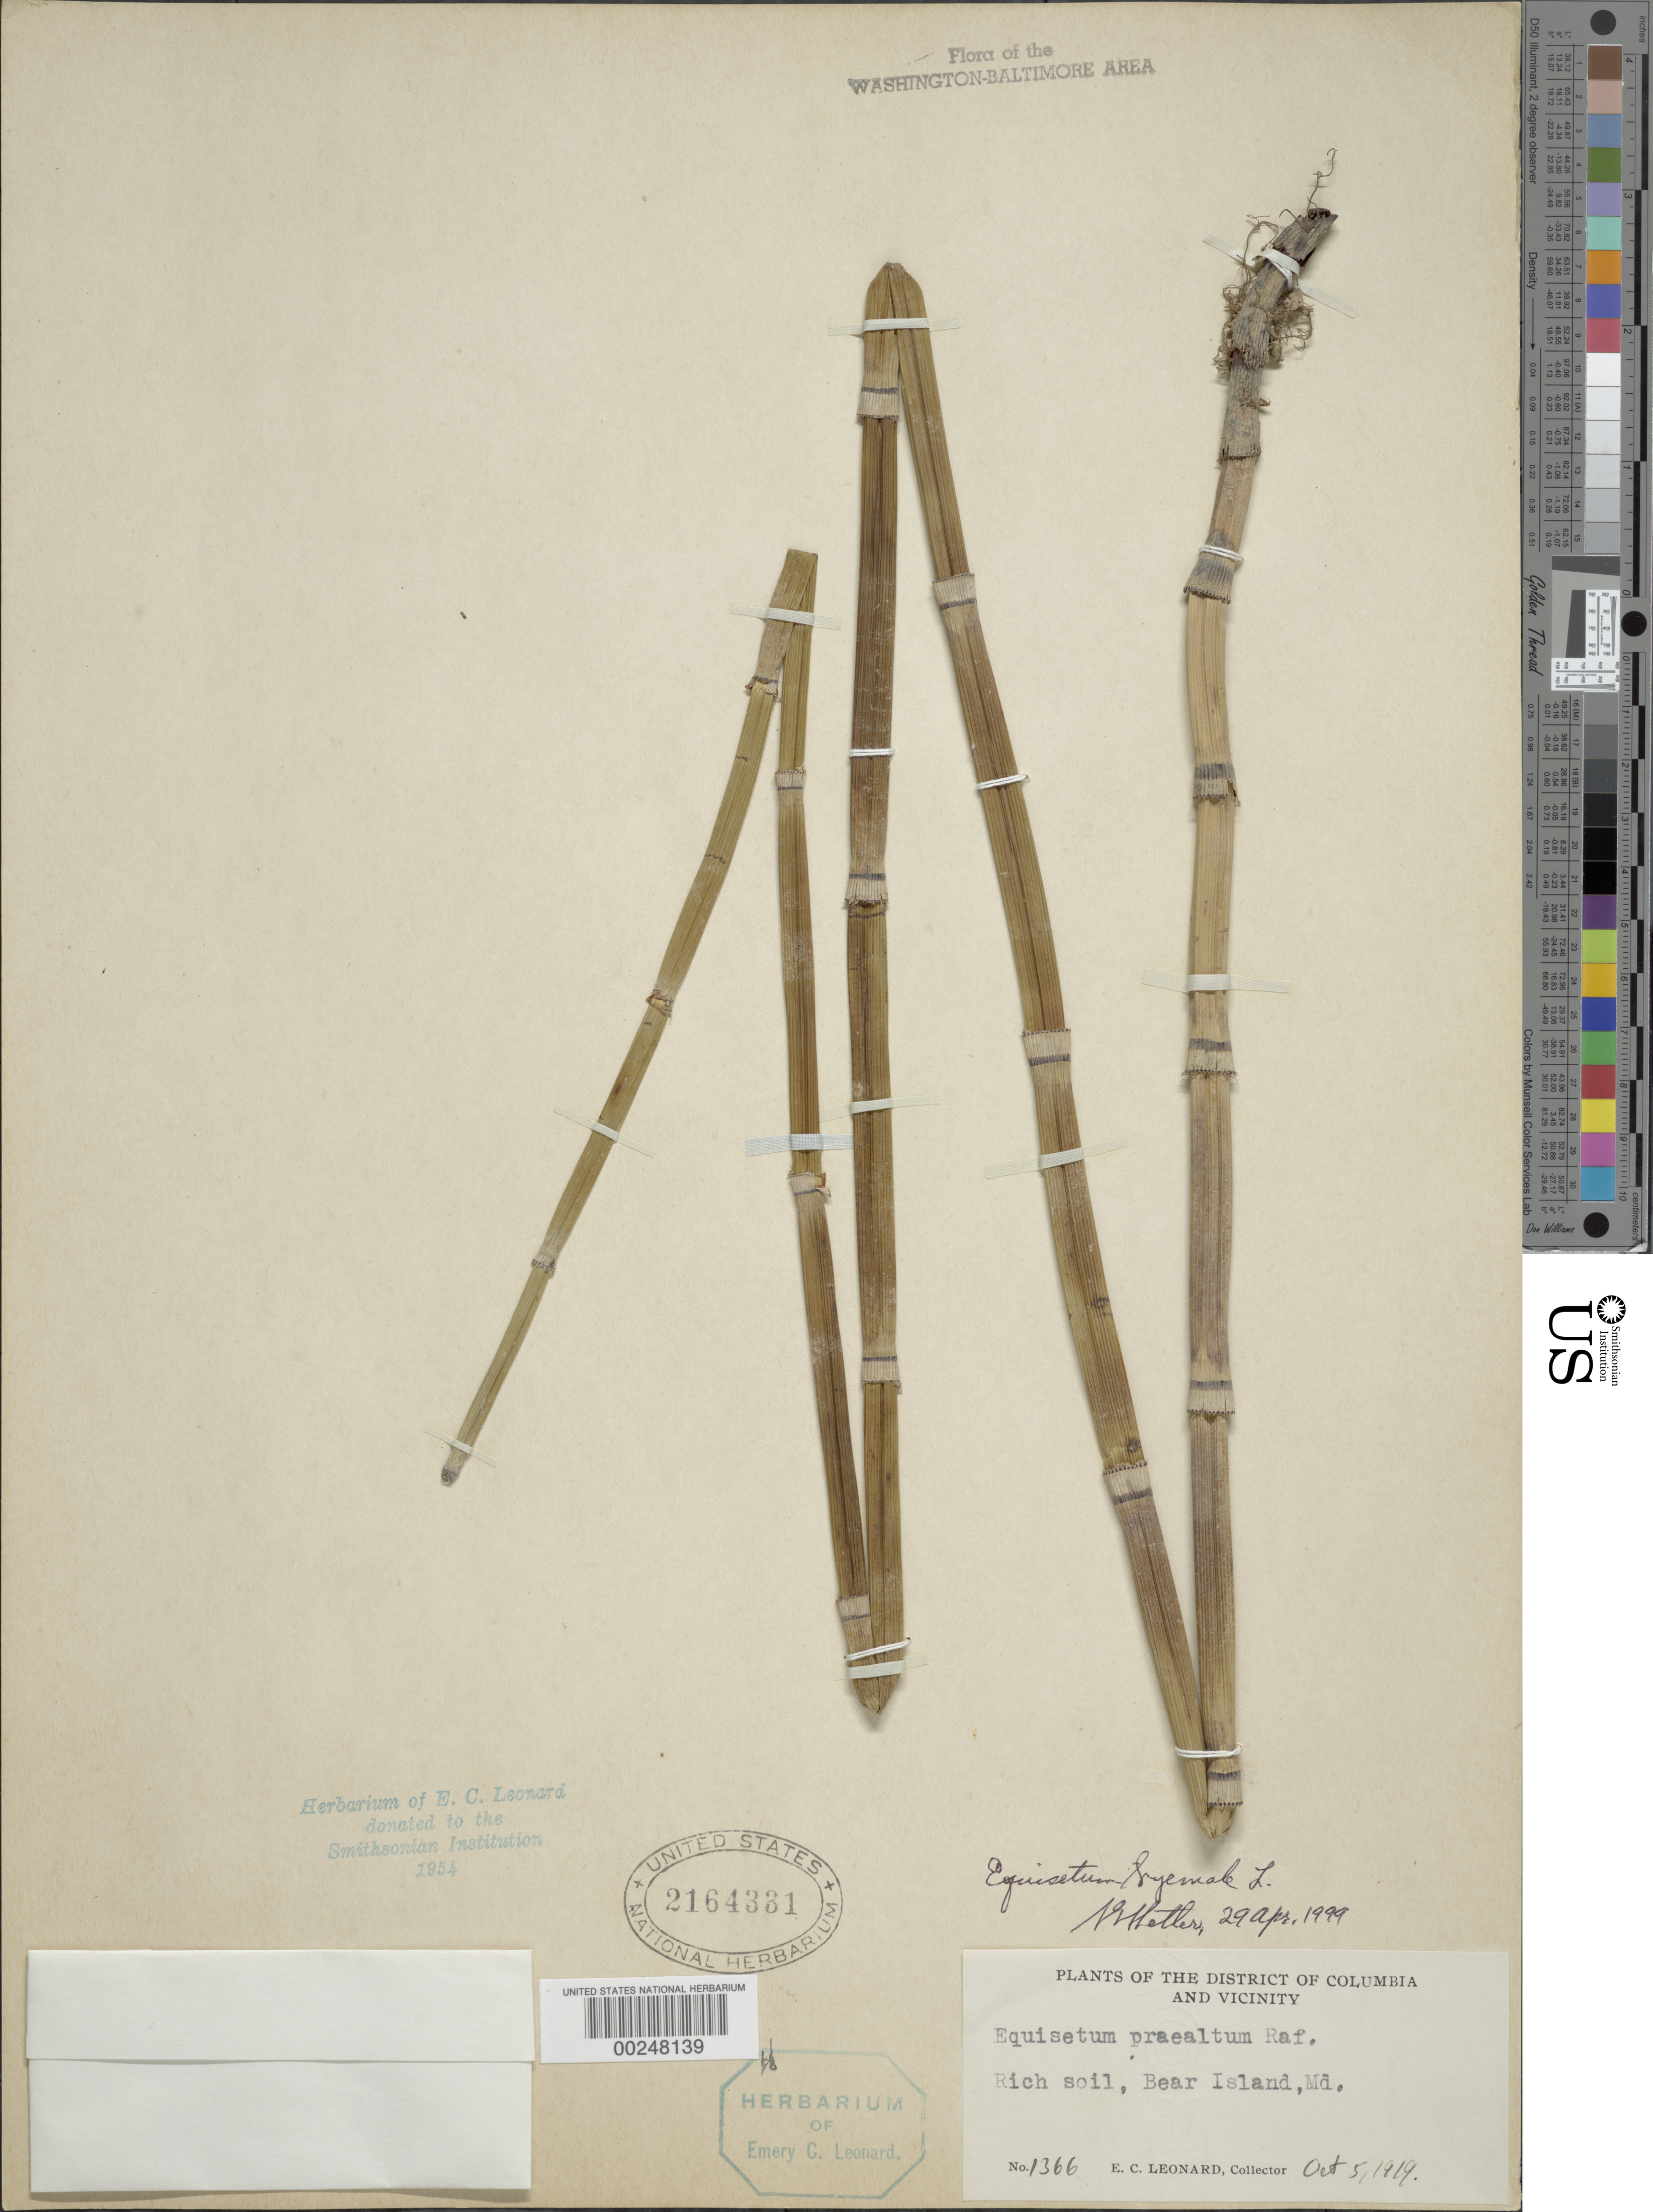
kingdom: Plantae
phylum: Tracheophyta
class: Polypodiopsida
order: Equisetales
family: Equisetaceae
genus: Equisetum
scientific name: Equisetum fluviatile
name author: L.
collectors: E. C. Leonard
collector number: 1366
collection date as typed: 05 Oct 1919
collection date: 1919-10-05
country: United States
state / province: Maryland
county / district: Montgomery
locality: Bear Island C. & O. Canal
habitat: Rich soil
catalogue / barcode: US 2164331